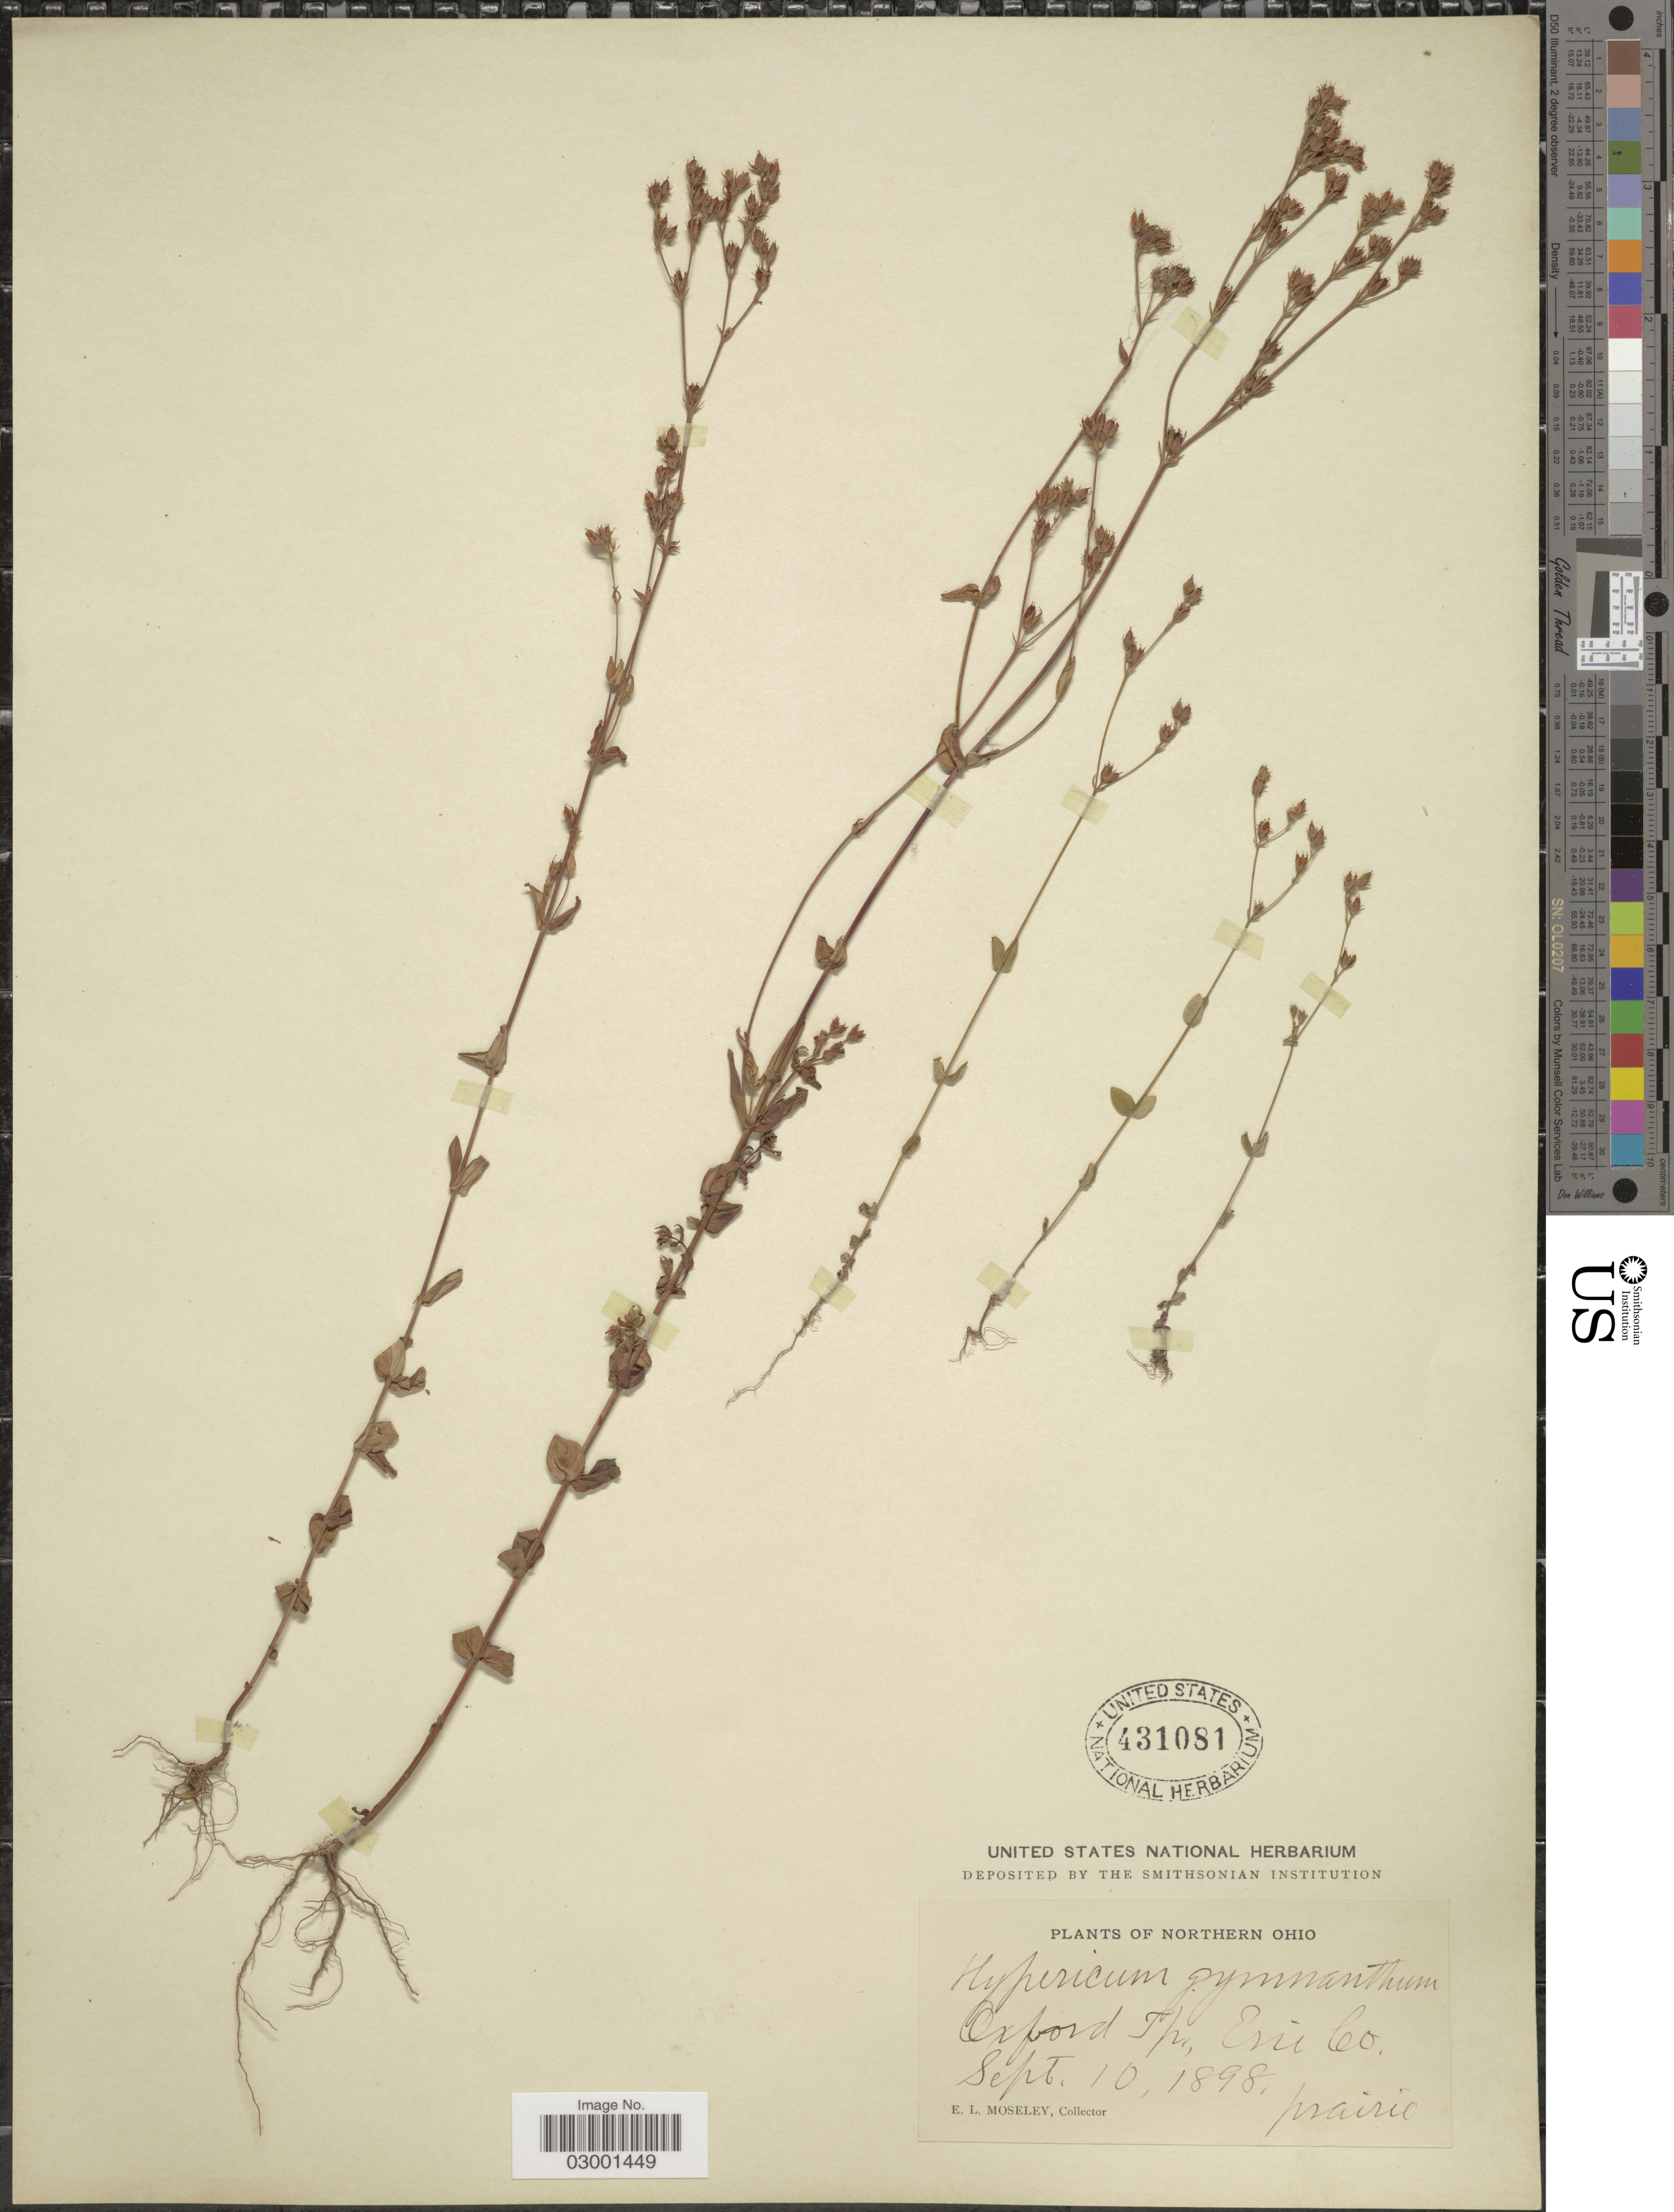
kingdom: Plantae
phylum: Tracheophyta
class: Magnoliopsida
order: Malpighiales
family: Hypericaceae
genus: Hypericum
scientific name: Hypericum gymnanthum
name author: Engelm. & A. Gray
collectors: E. Moseley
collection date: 1898-09-10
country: United States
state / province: Ohio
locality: Northern Ohio, Oxford Tp, Erie Co.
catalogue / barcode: US 431081